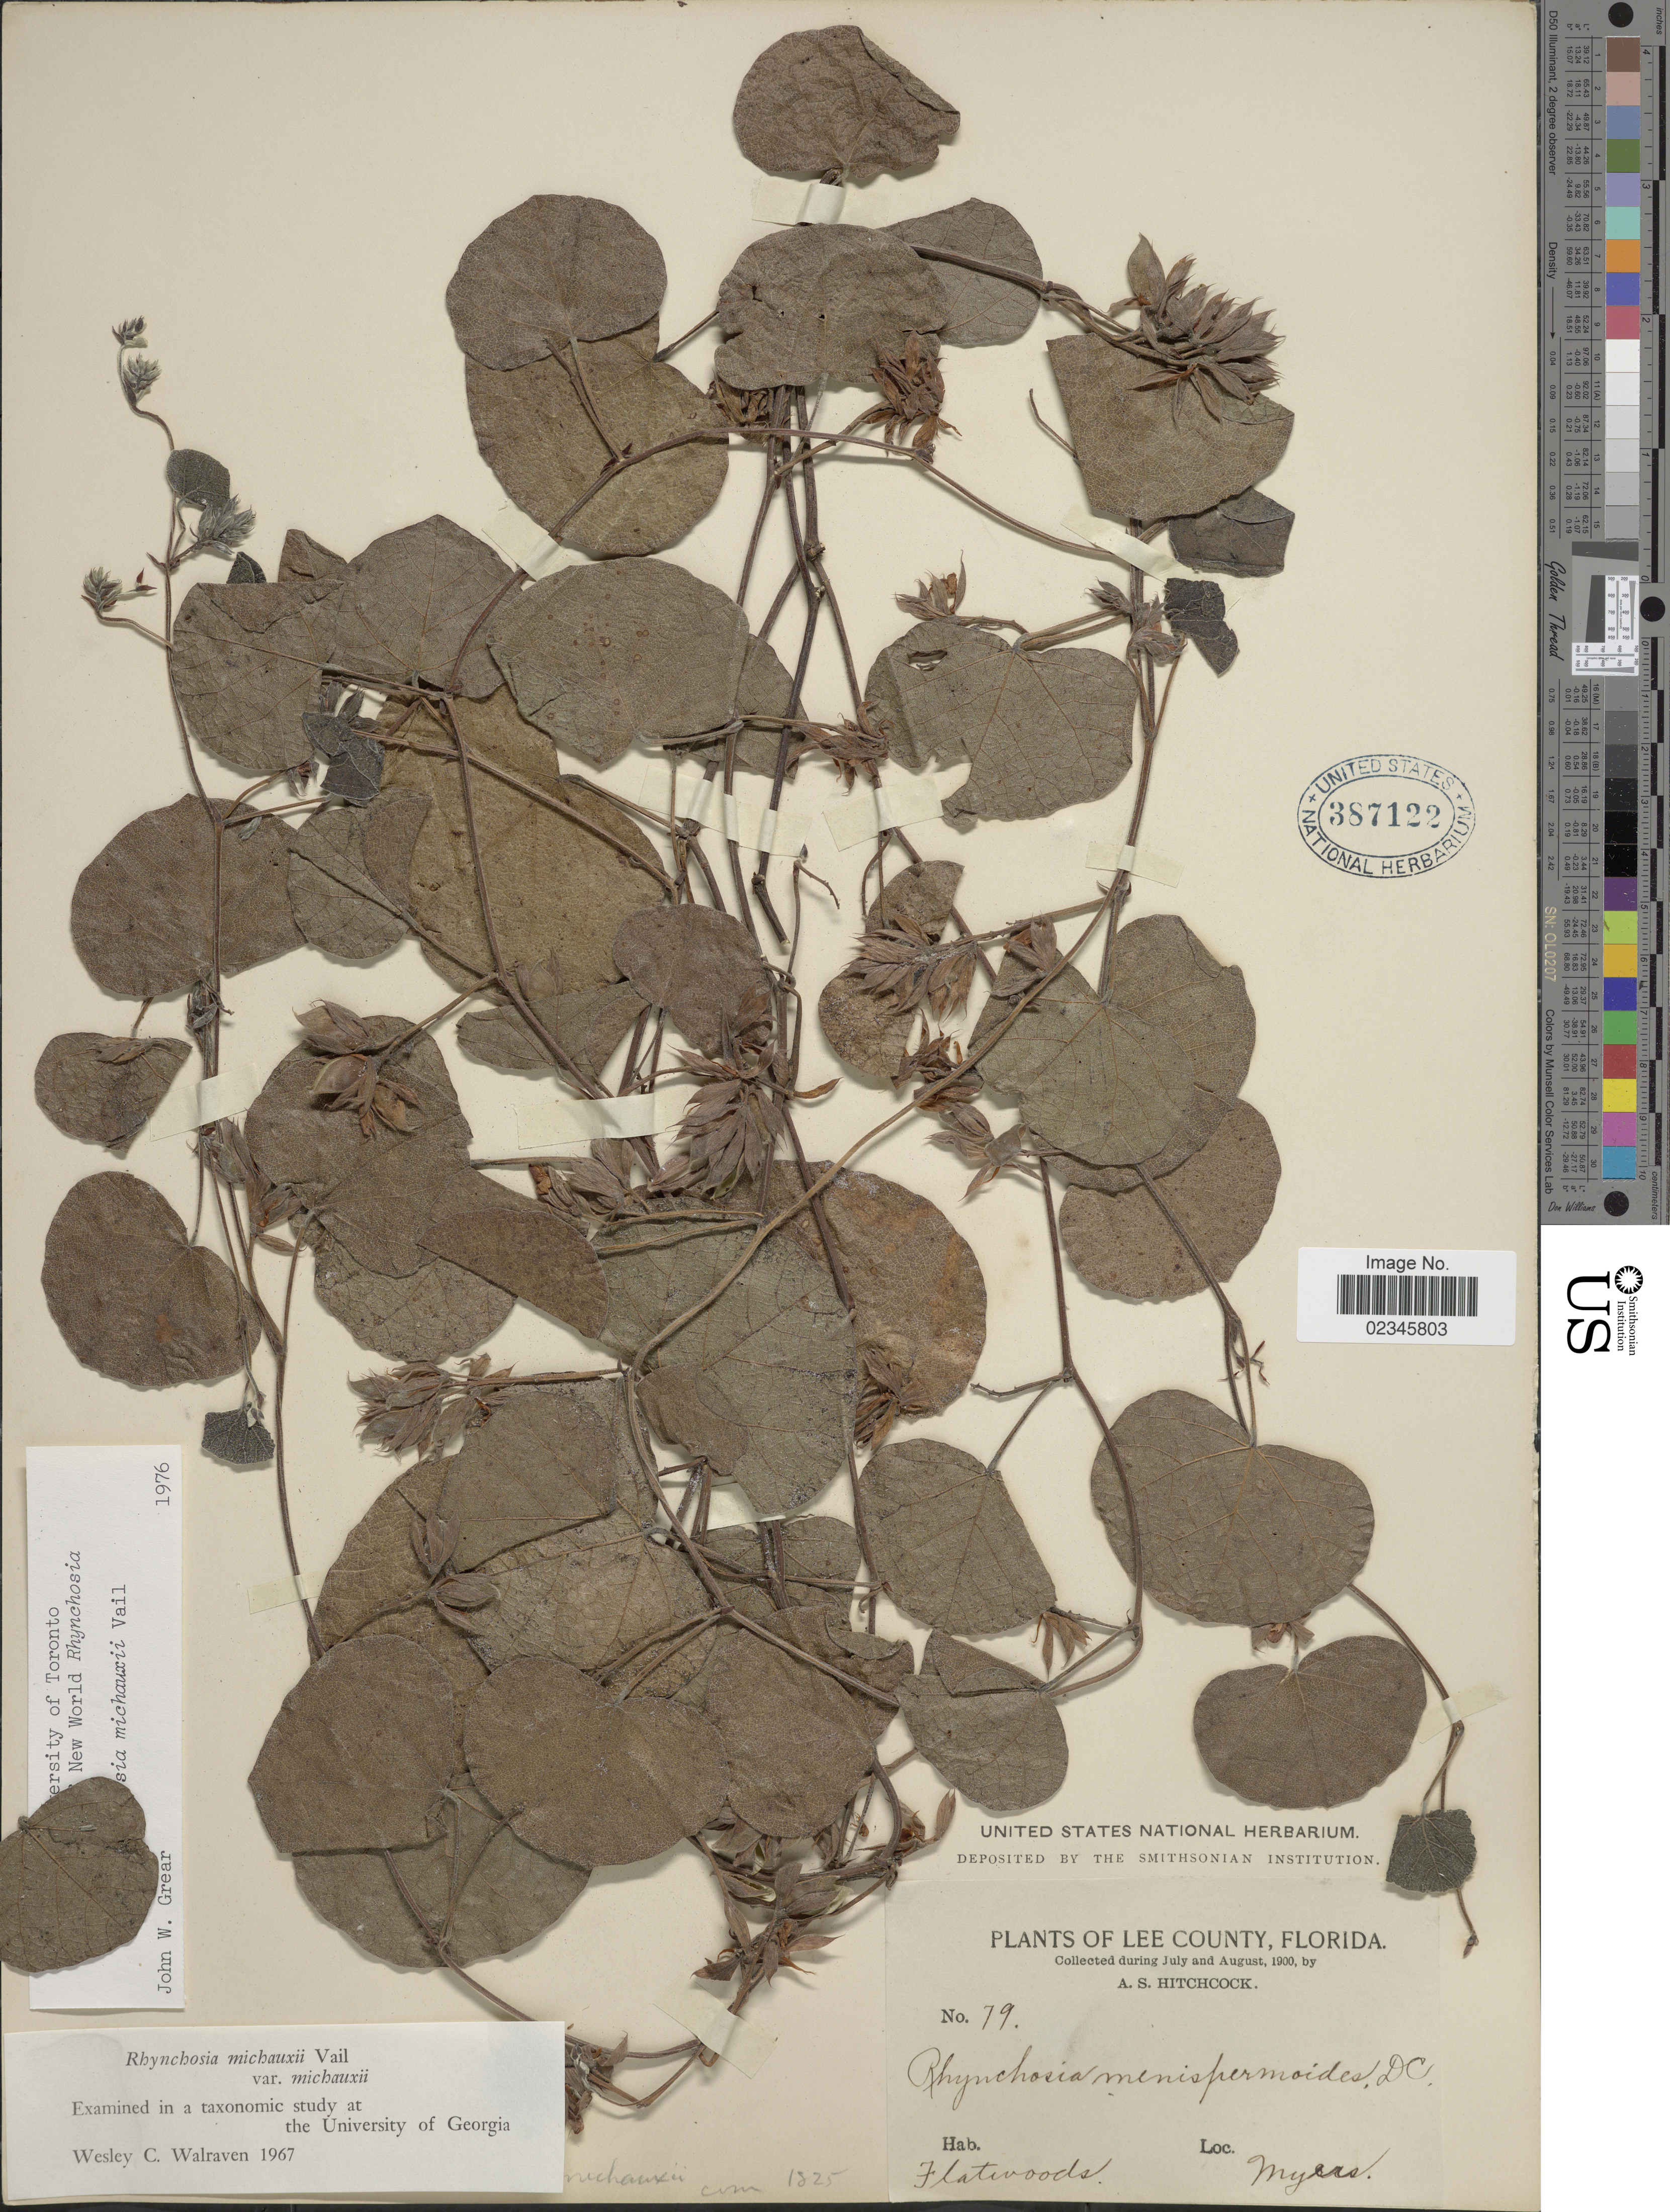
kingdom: Plantae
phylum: Tracheophyta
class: Magnoliopsida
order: Fabales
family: Fabaceae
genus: Rhynchosia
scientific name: Rhynchosia michauxii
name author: Vail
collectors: A. S. Hitchcock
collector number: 79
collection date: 1900-07/1900-08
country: United States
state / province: Florida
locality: Lee County, Flatwoods, Myers.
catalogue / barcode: US 387122